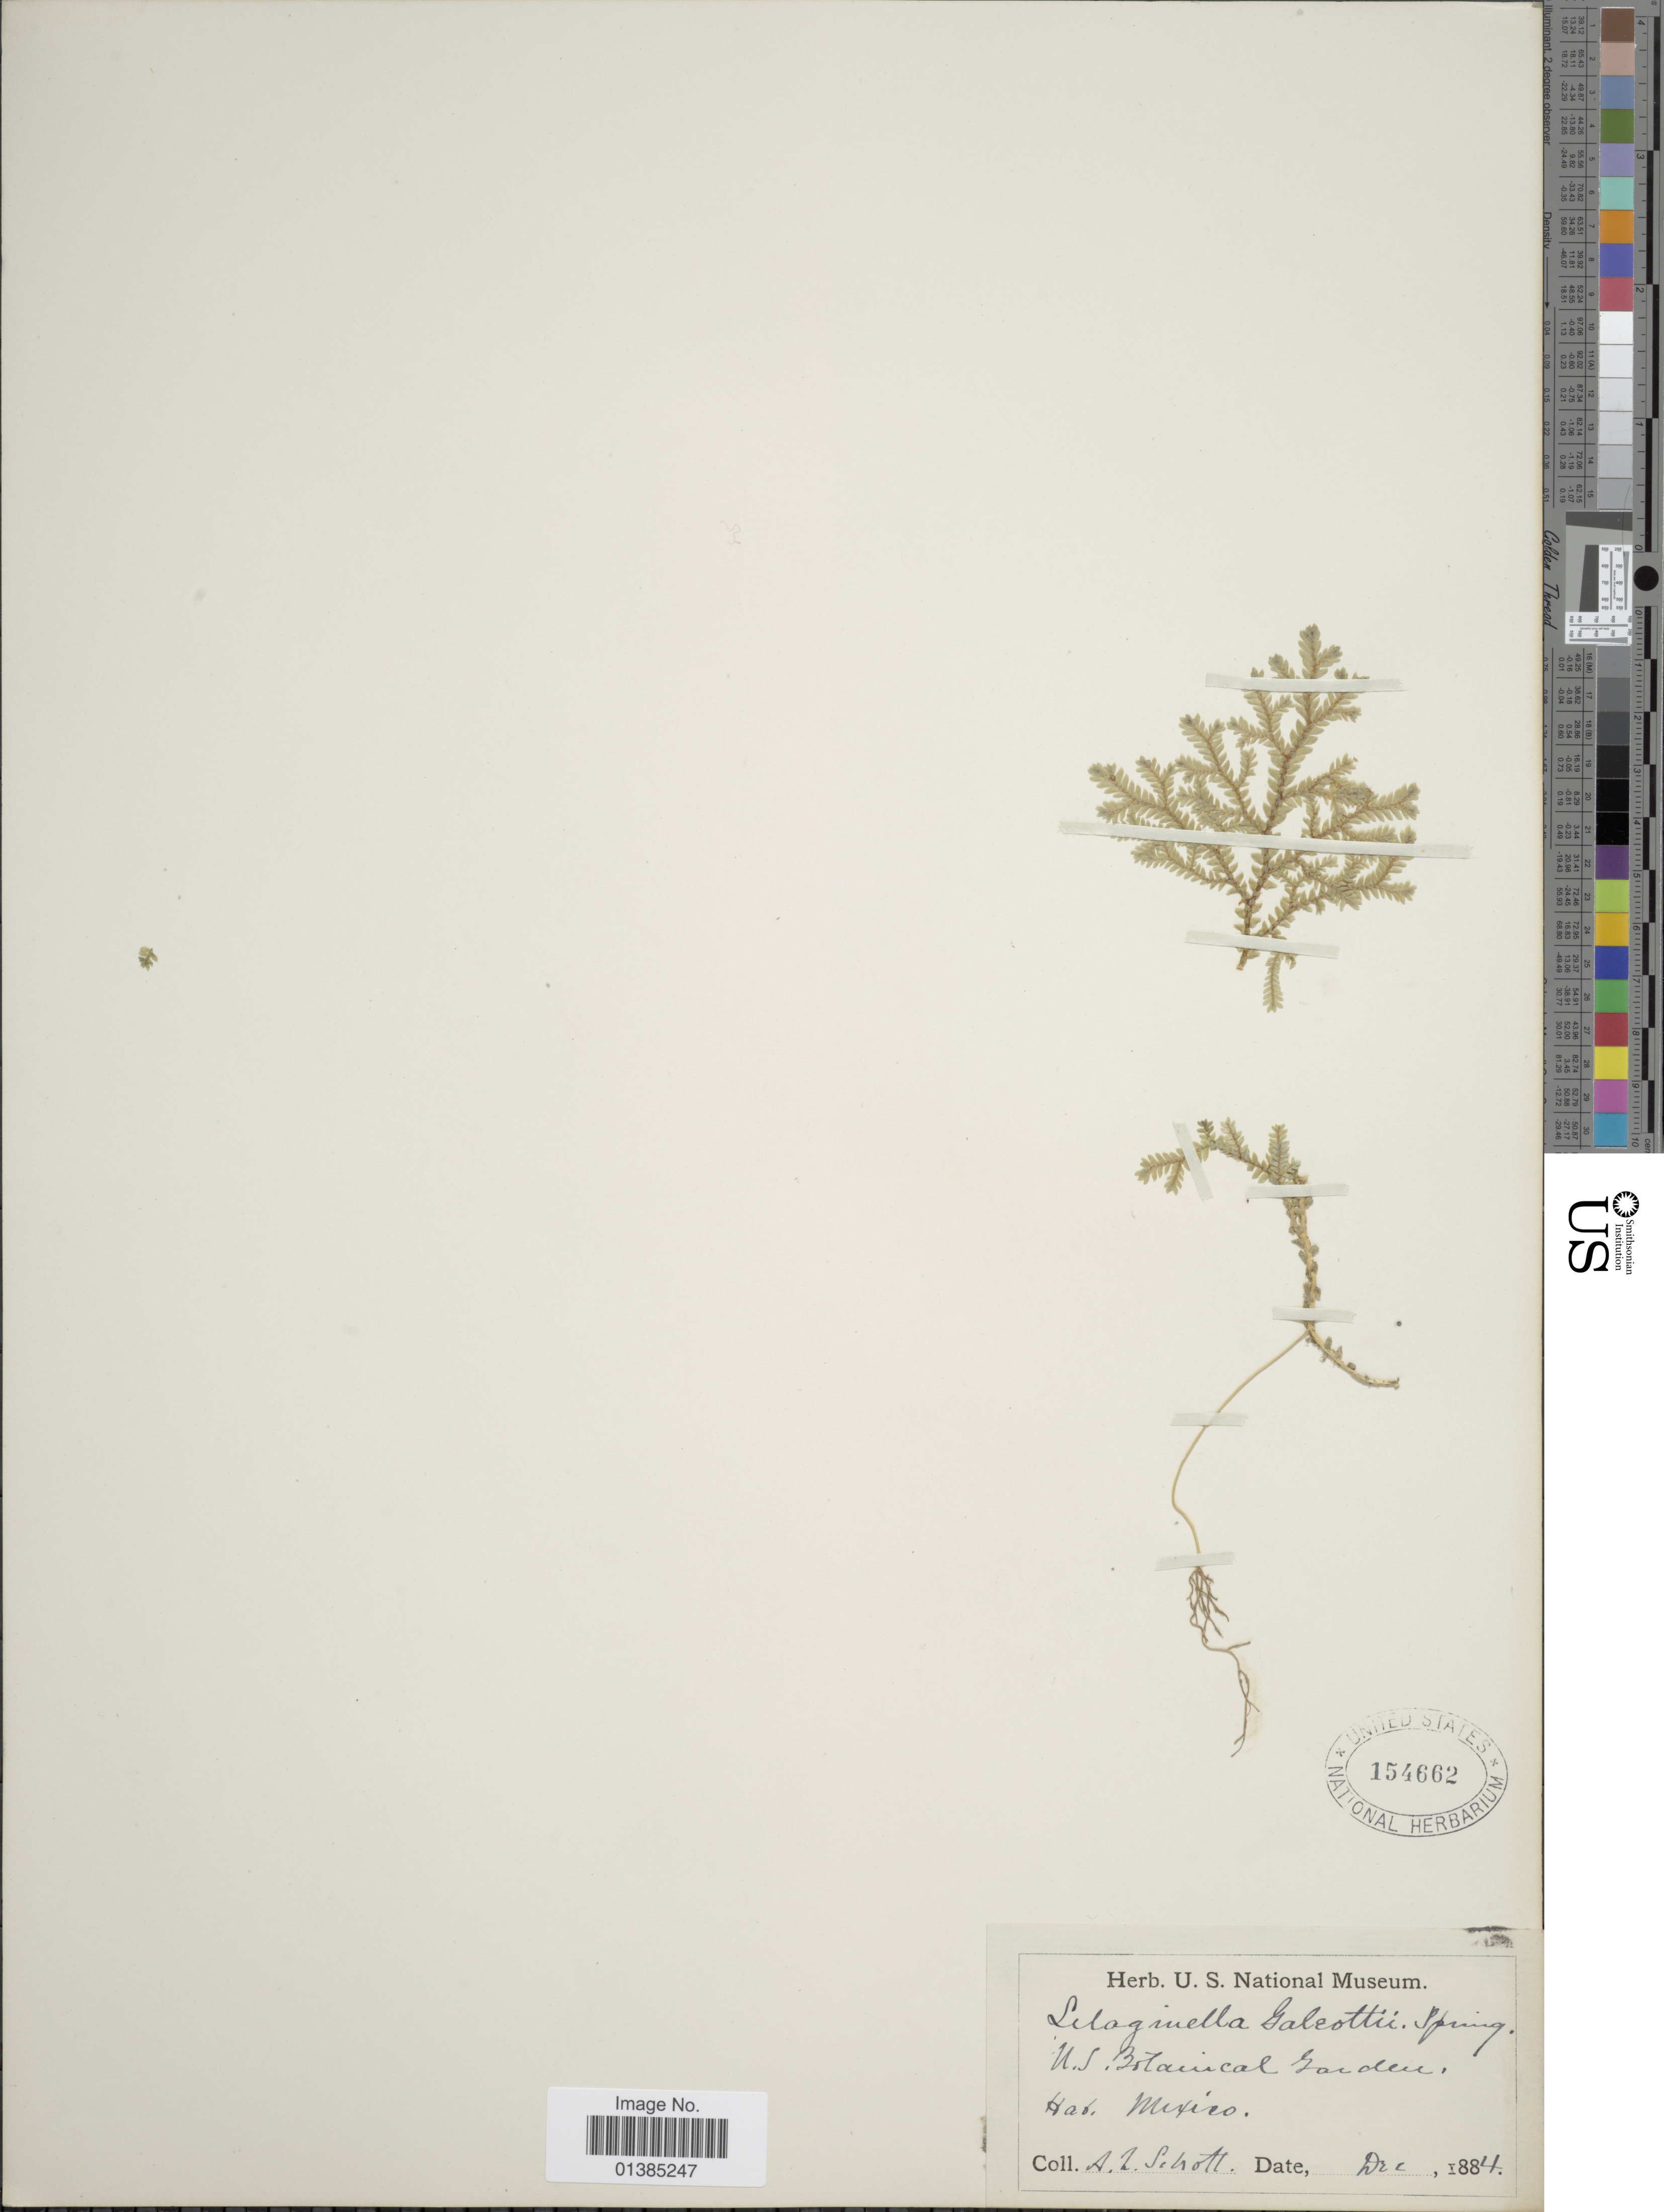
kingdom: Plantae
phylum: Tracheophyta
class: Lycopodiopsida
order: Selaginellales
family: Selaginellaceae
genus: Selaginella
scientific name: Selaginella galeottii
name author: Spring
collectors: A. L. Schott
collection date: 1884-12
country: United States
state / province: District of Columbia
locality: U.S. Botanical Garden.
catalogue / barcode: US 154662